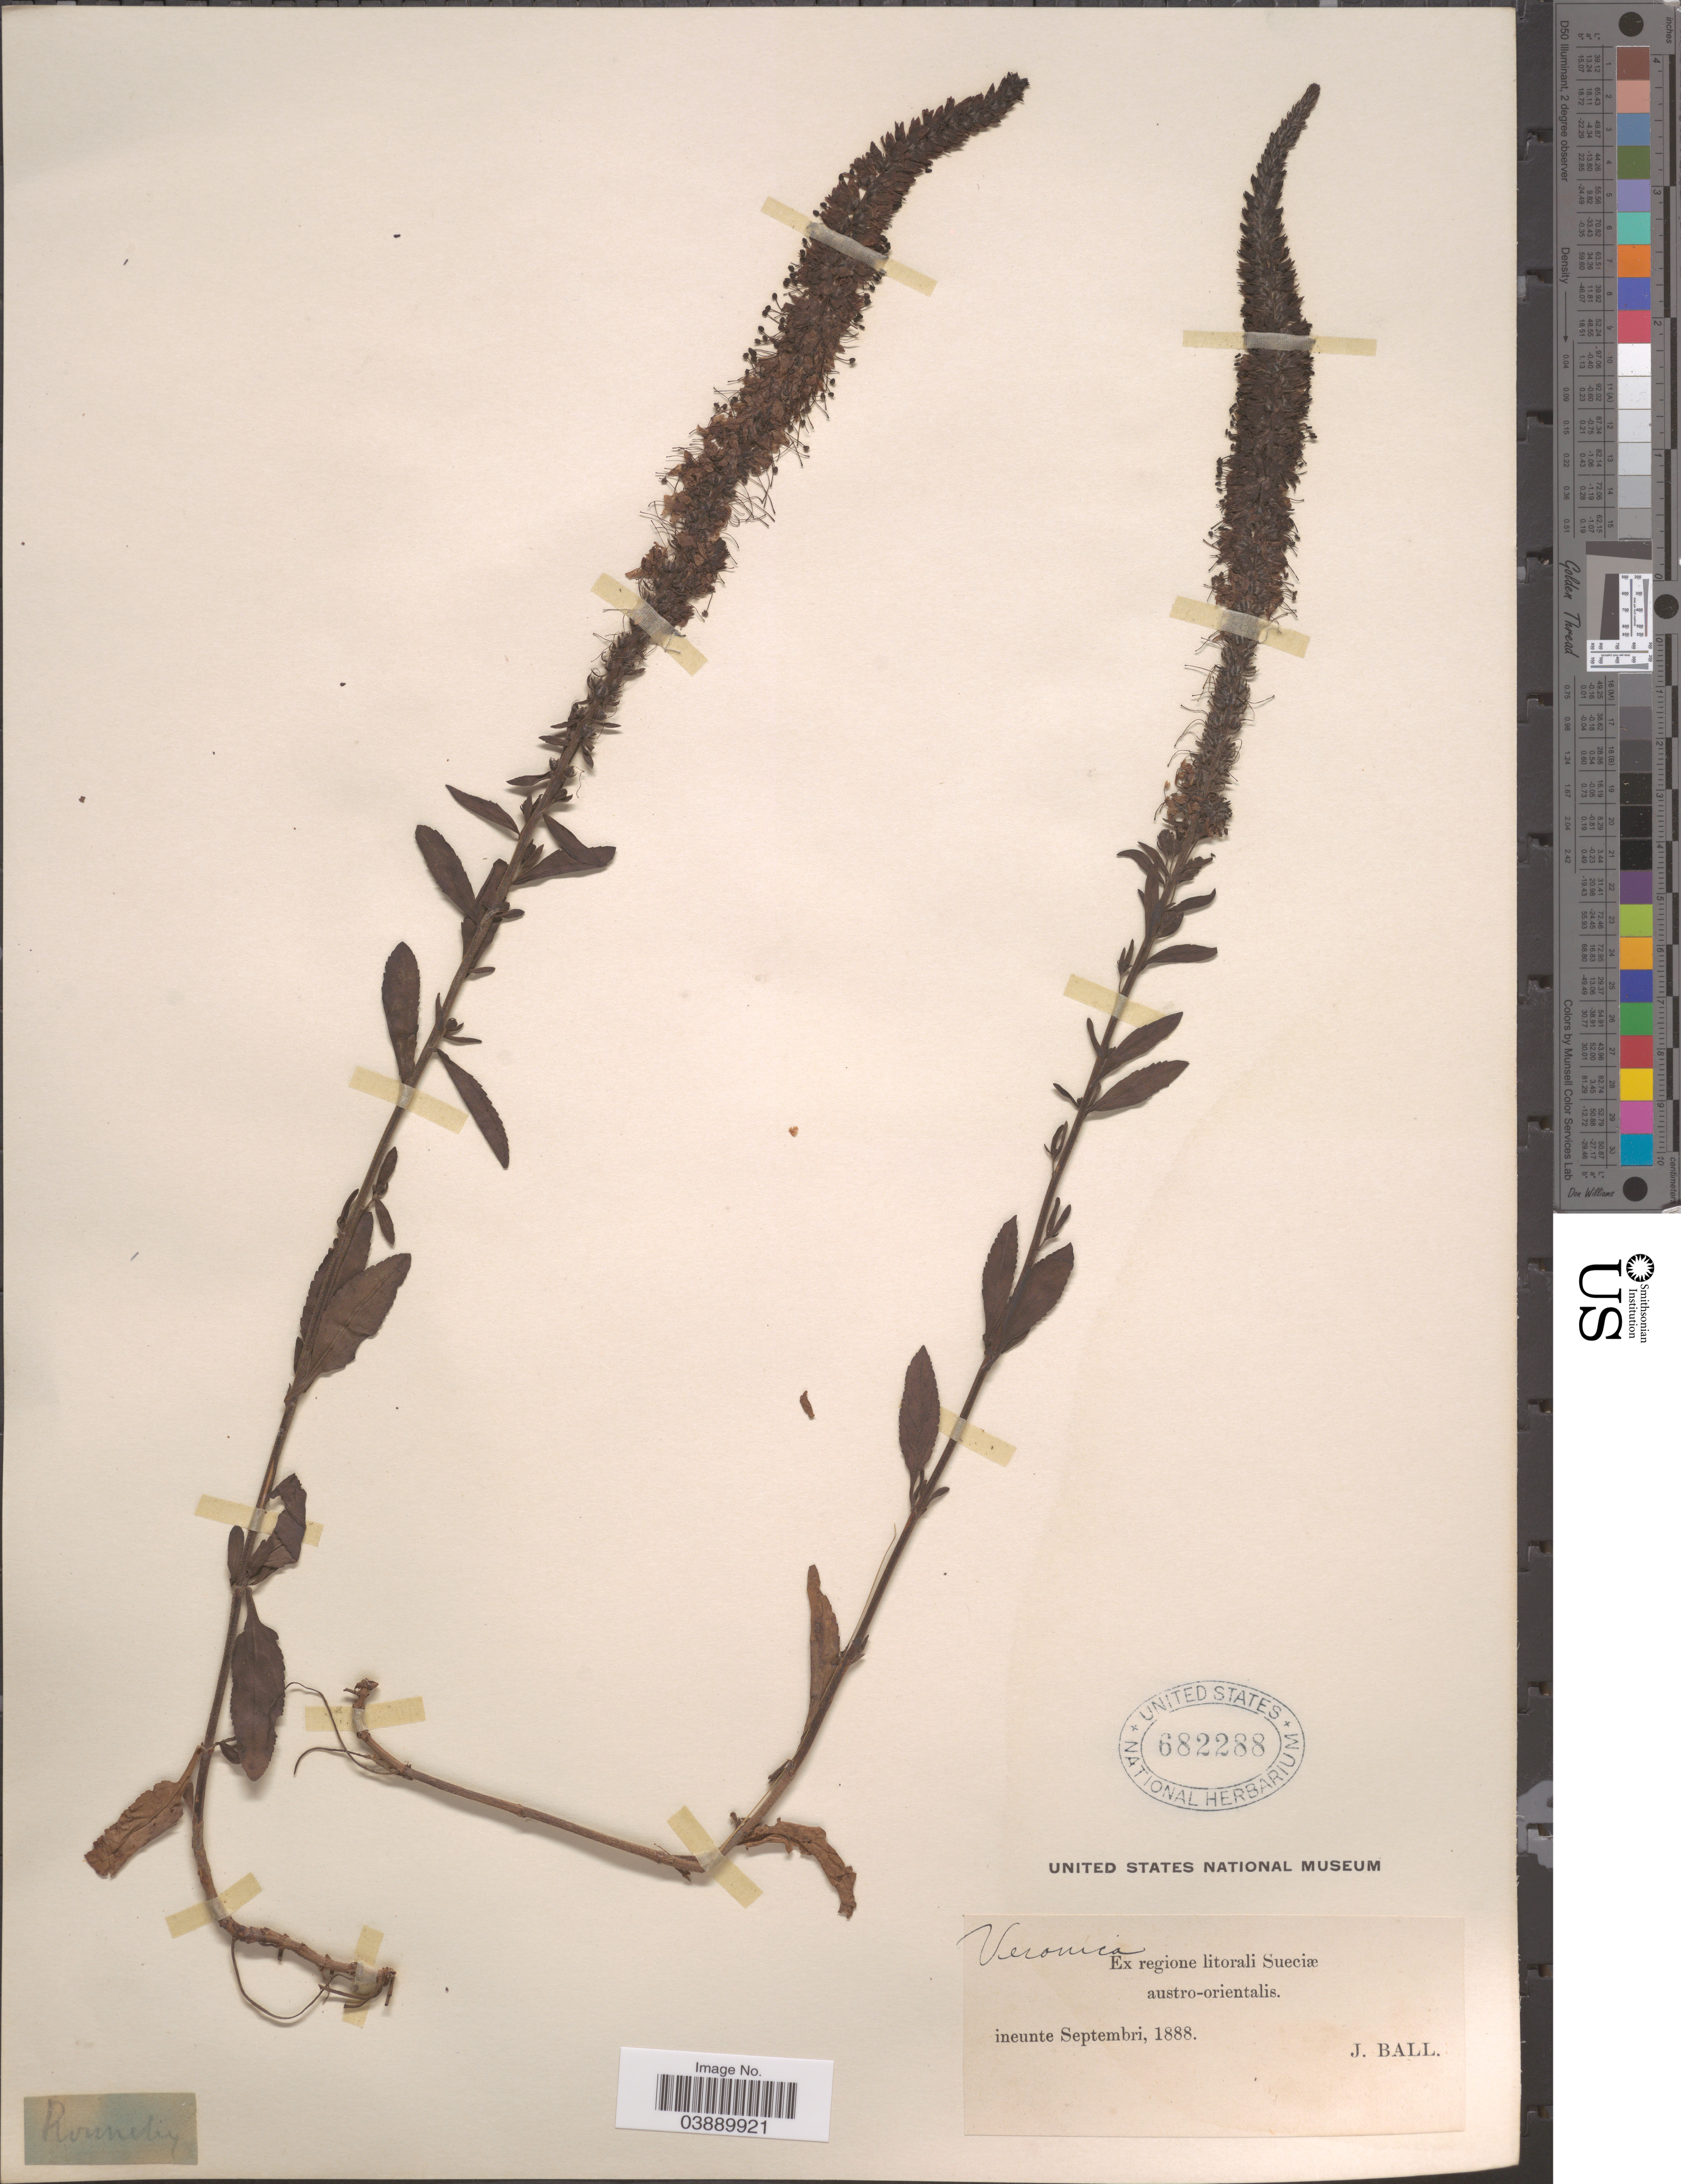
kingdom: Plantae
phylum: Tracheophyta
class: Magnoliopsida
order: Lamiales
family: Plantaginaceae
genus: Veronica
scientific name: Veronica sp.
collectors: J. Ball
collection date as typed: Ineunte Septembri, 1888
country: Sweden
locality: Ex regione litorali Sueciæ austro-orientalis.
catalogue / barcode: US 682288